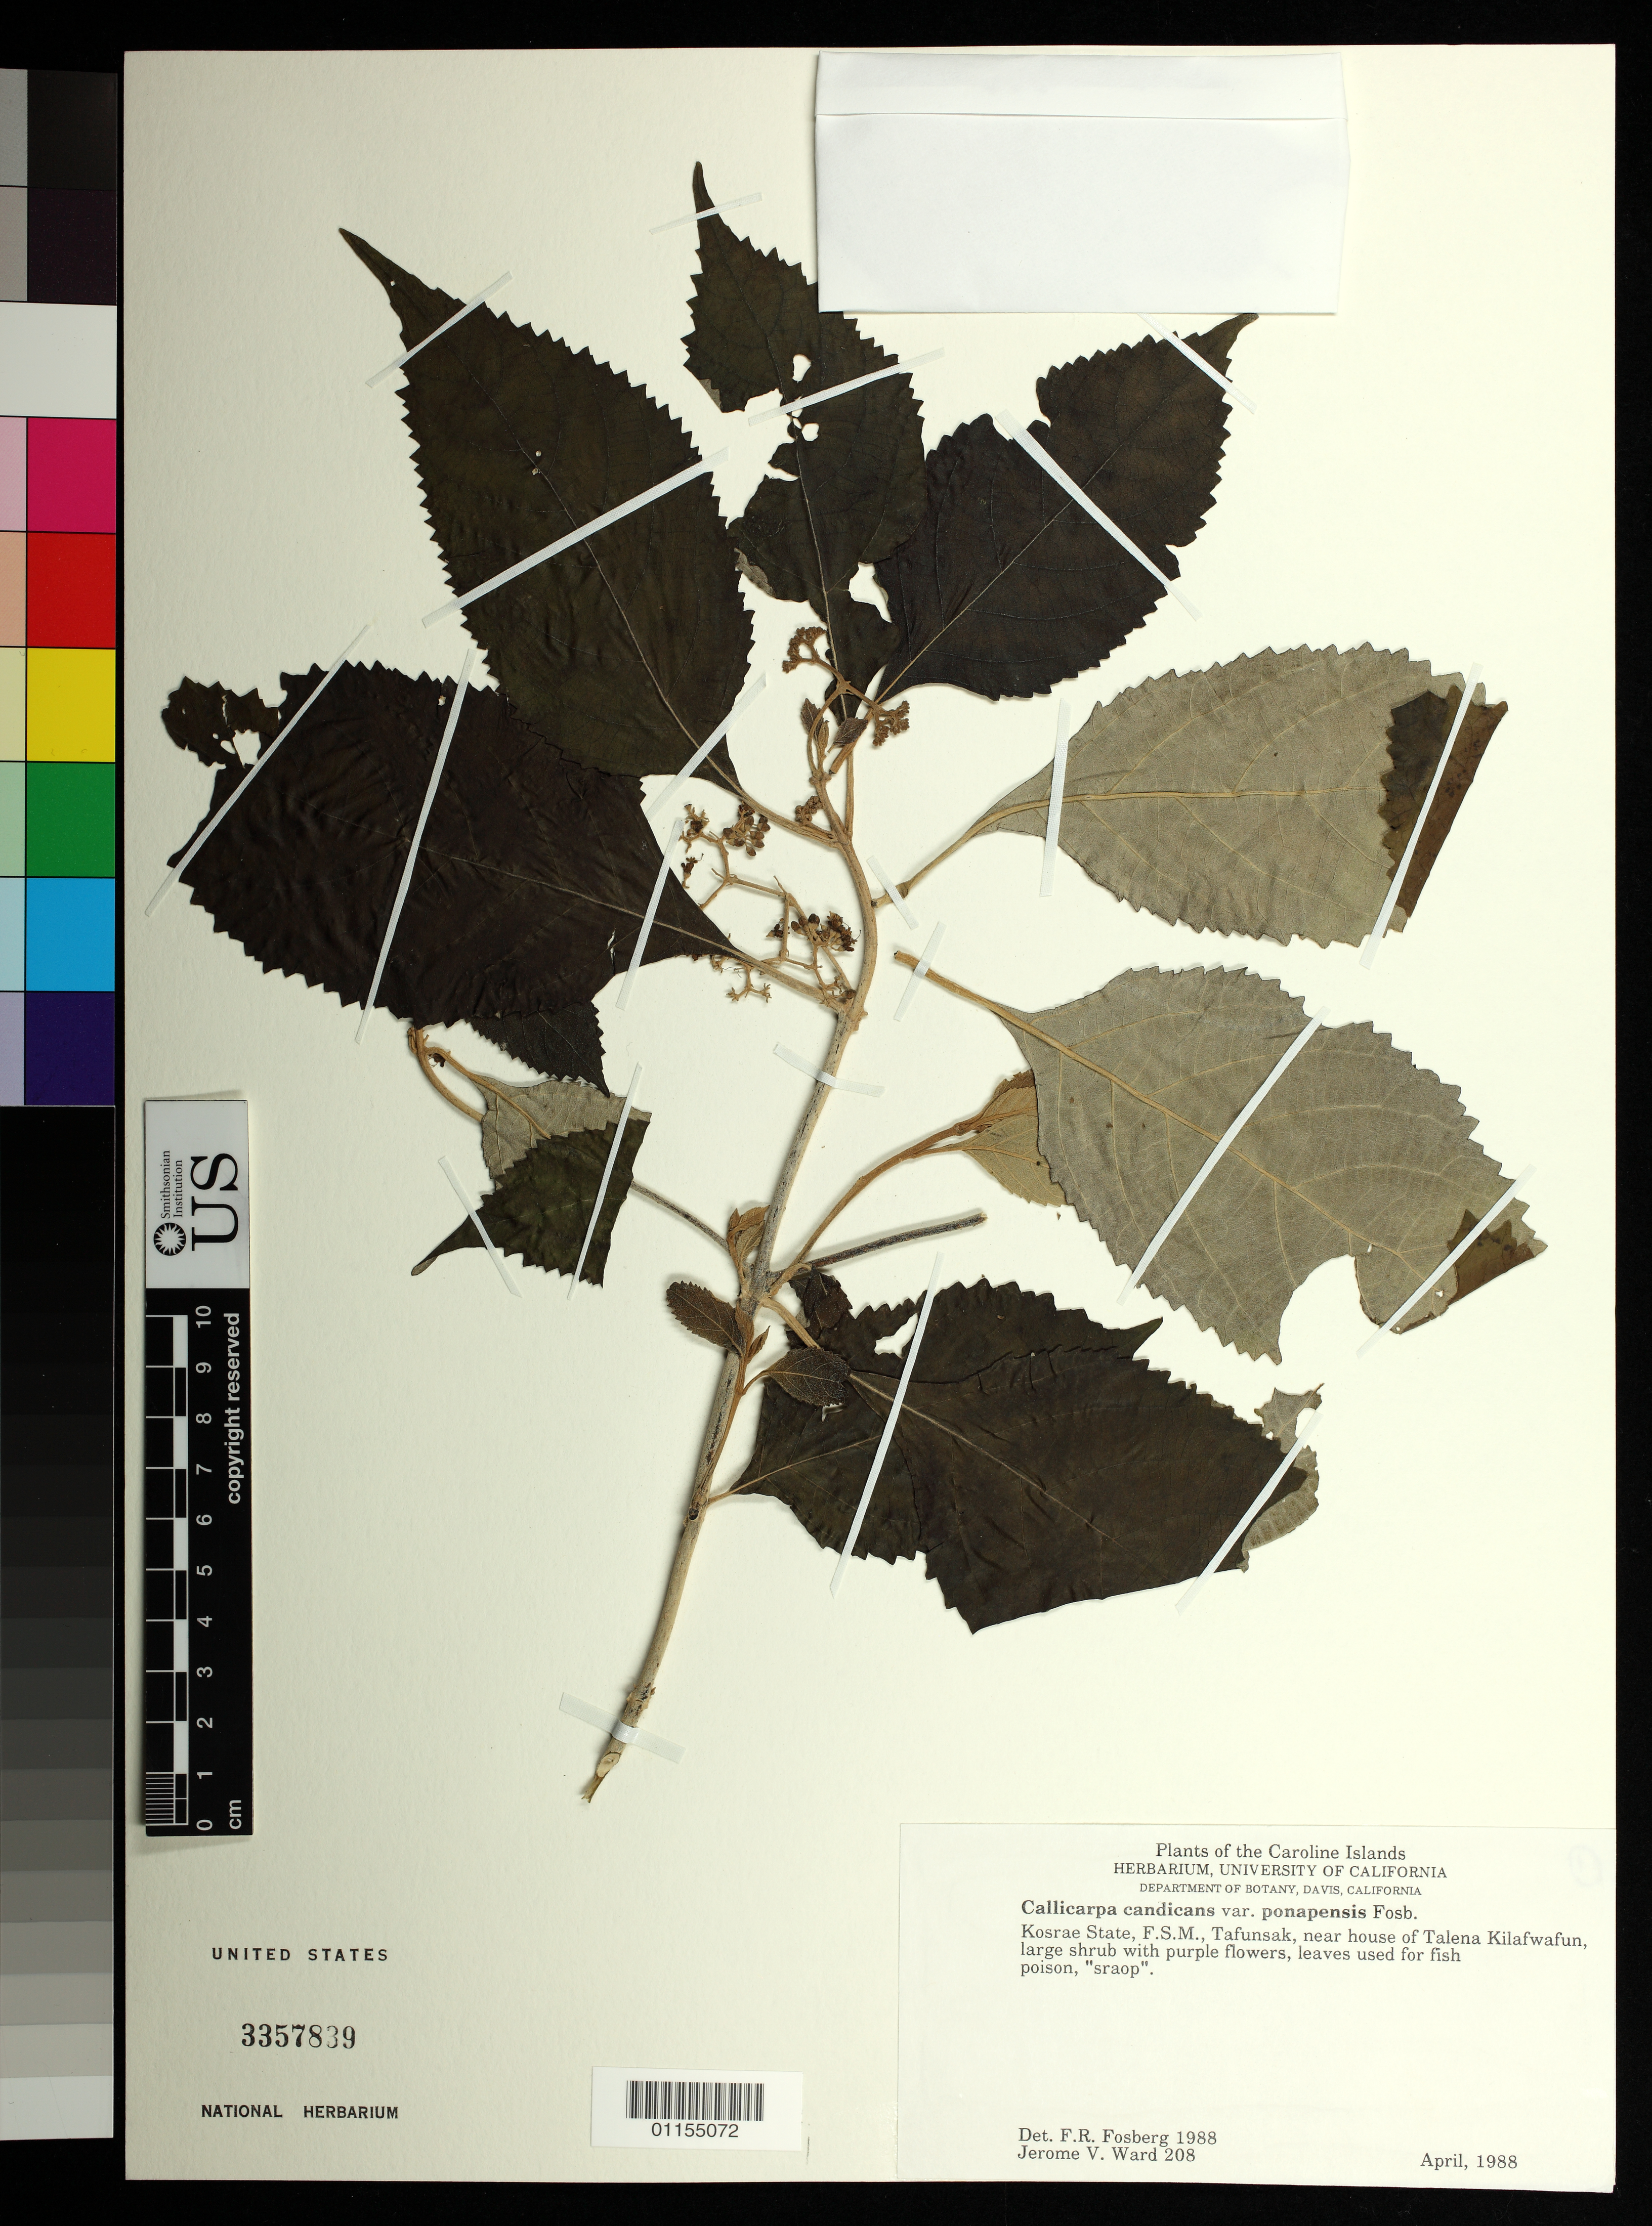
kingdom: Plantae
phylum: Tracheophyta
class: Magnoliopsida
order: Lamiales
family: Lamiaceae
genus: Callicarpa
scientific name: Callicarpa candicans var. ponapensis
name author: Fosberg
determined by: Fosberg, F. R.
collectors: J. V. Ward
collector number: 208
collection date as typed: Apr 1988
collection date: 1988-04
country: Micronesia, Federated States of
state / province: Kosrae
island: Kosrae [Kusaie]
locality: Tafunsak, near house of Talena Kilafwafun.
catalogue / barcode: US 3357839